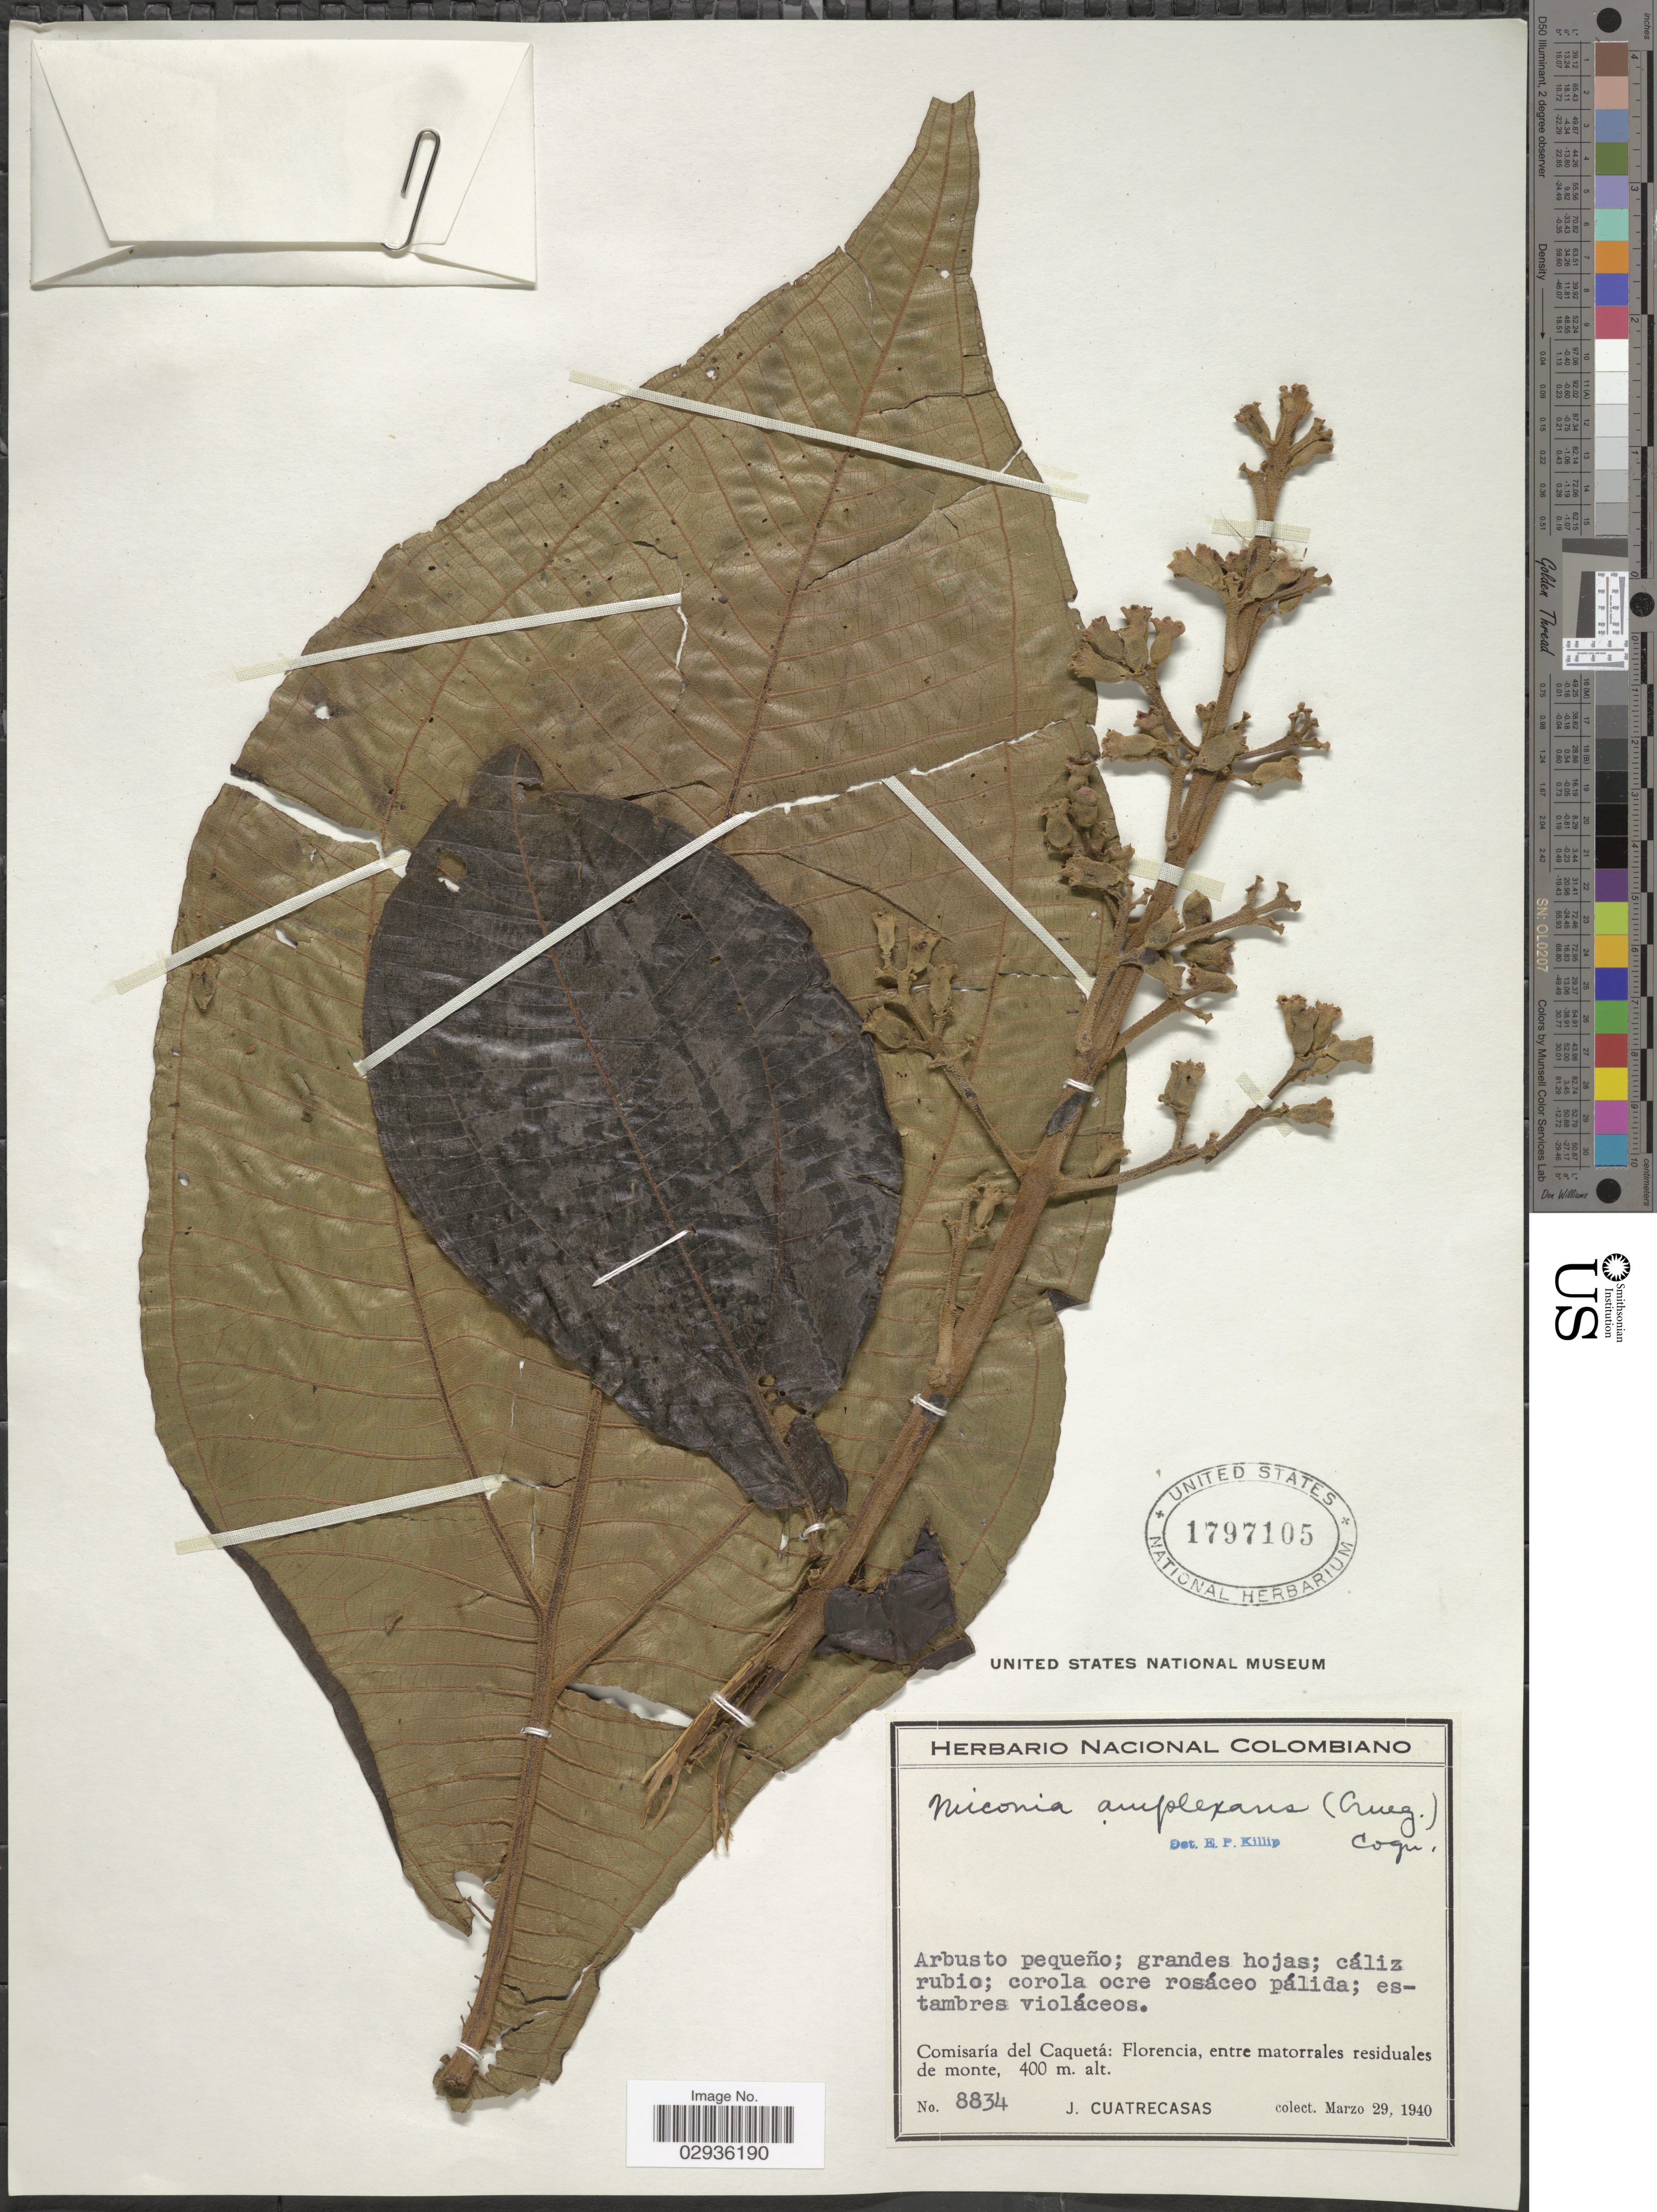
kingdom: Plantae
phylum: Tracheophyta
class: Magnoliopsida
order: Myrtales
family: Melastomataceae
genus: Miconia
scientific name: Miconia amplexans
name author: (Crueg.) Cogn.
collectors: J. Cuatrecasas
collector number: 8834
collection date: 1940-03-29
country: Colombia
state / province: Caquetá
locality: Comisaría del Caquetá: Floencia, entre matorrales residuales de monte.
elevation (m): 400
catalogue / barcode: US 1797105